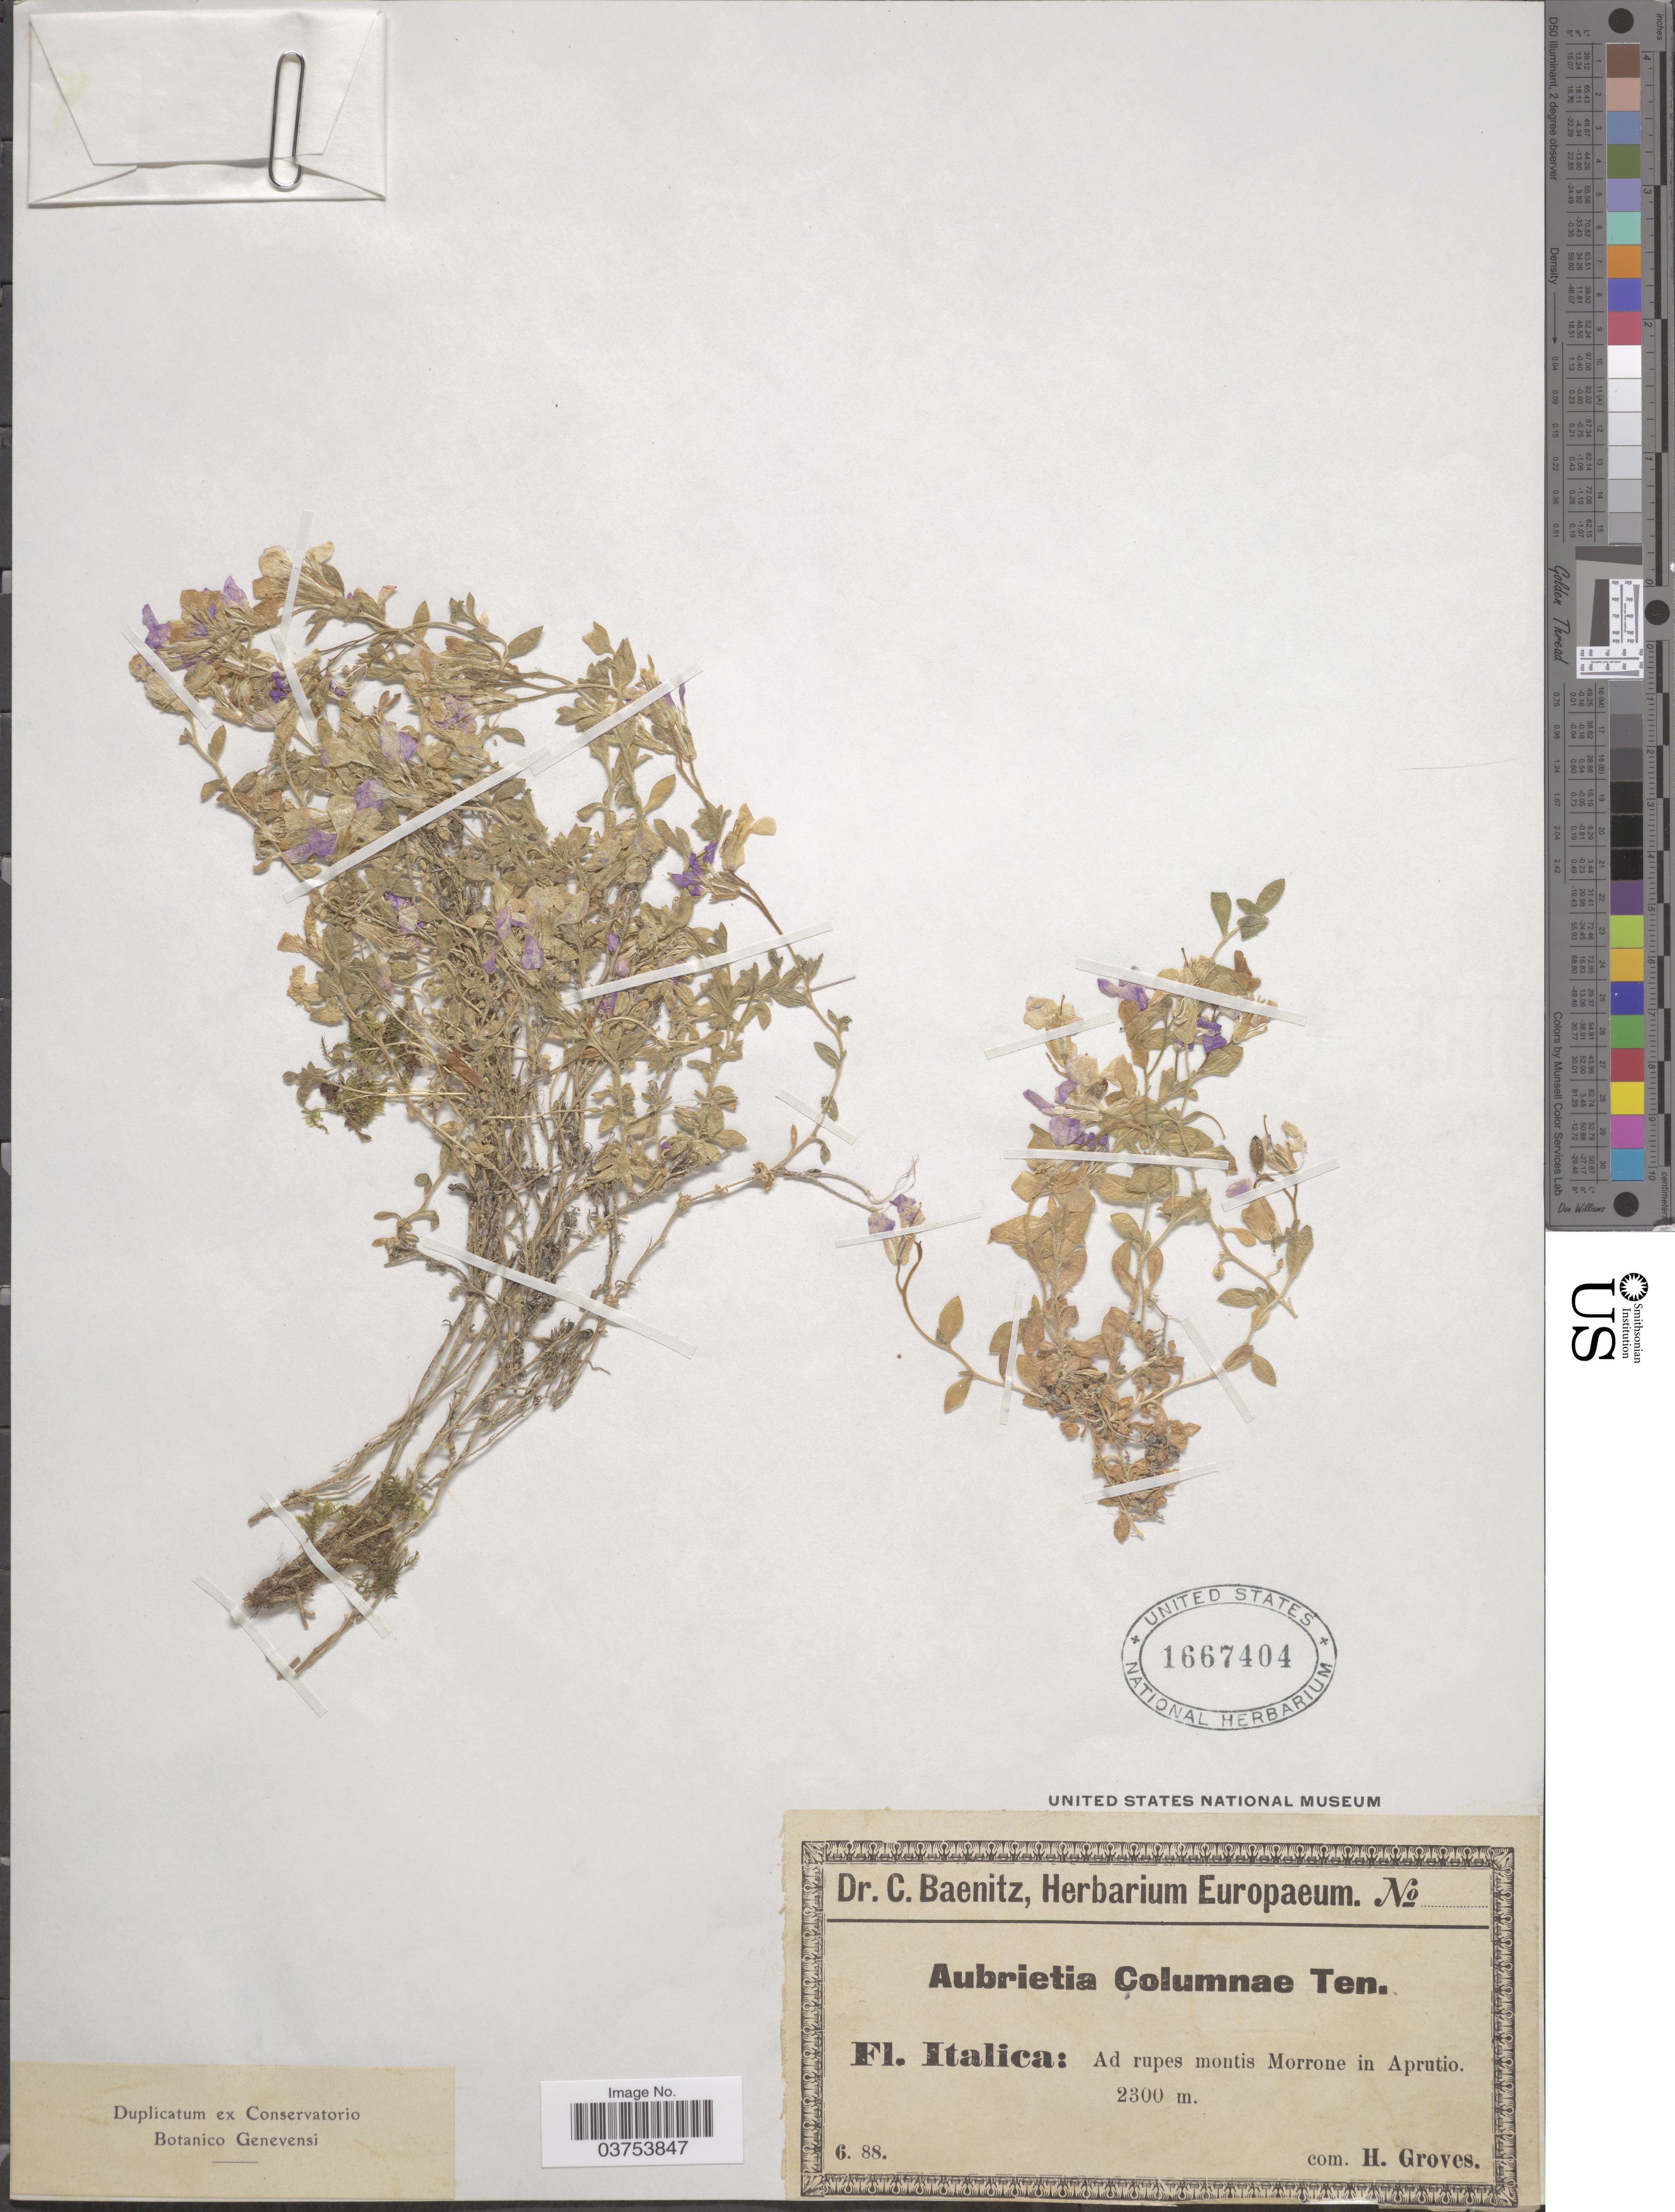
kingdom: Plantae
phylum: Tracheophyta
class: Magnoliopsida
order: Brassicales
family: Brassicaceae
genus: Aubrieta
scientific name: Aubrieta columnae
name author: Guss.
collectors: C. G. Baenitz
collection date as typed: Transcribed d/m/y: /6/88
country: Italy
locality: Italica: ad rupes montis Morrone in Aprutio.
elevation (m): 2300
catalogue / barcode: US 1667404